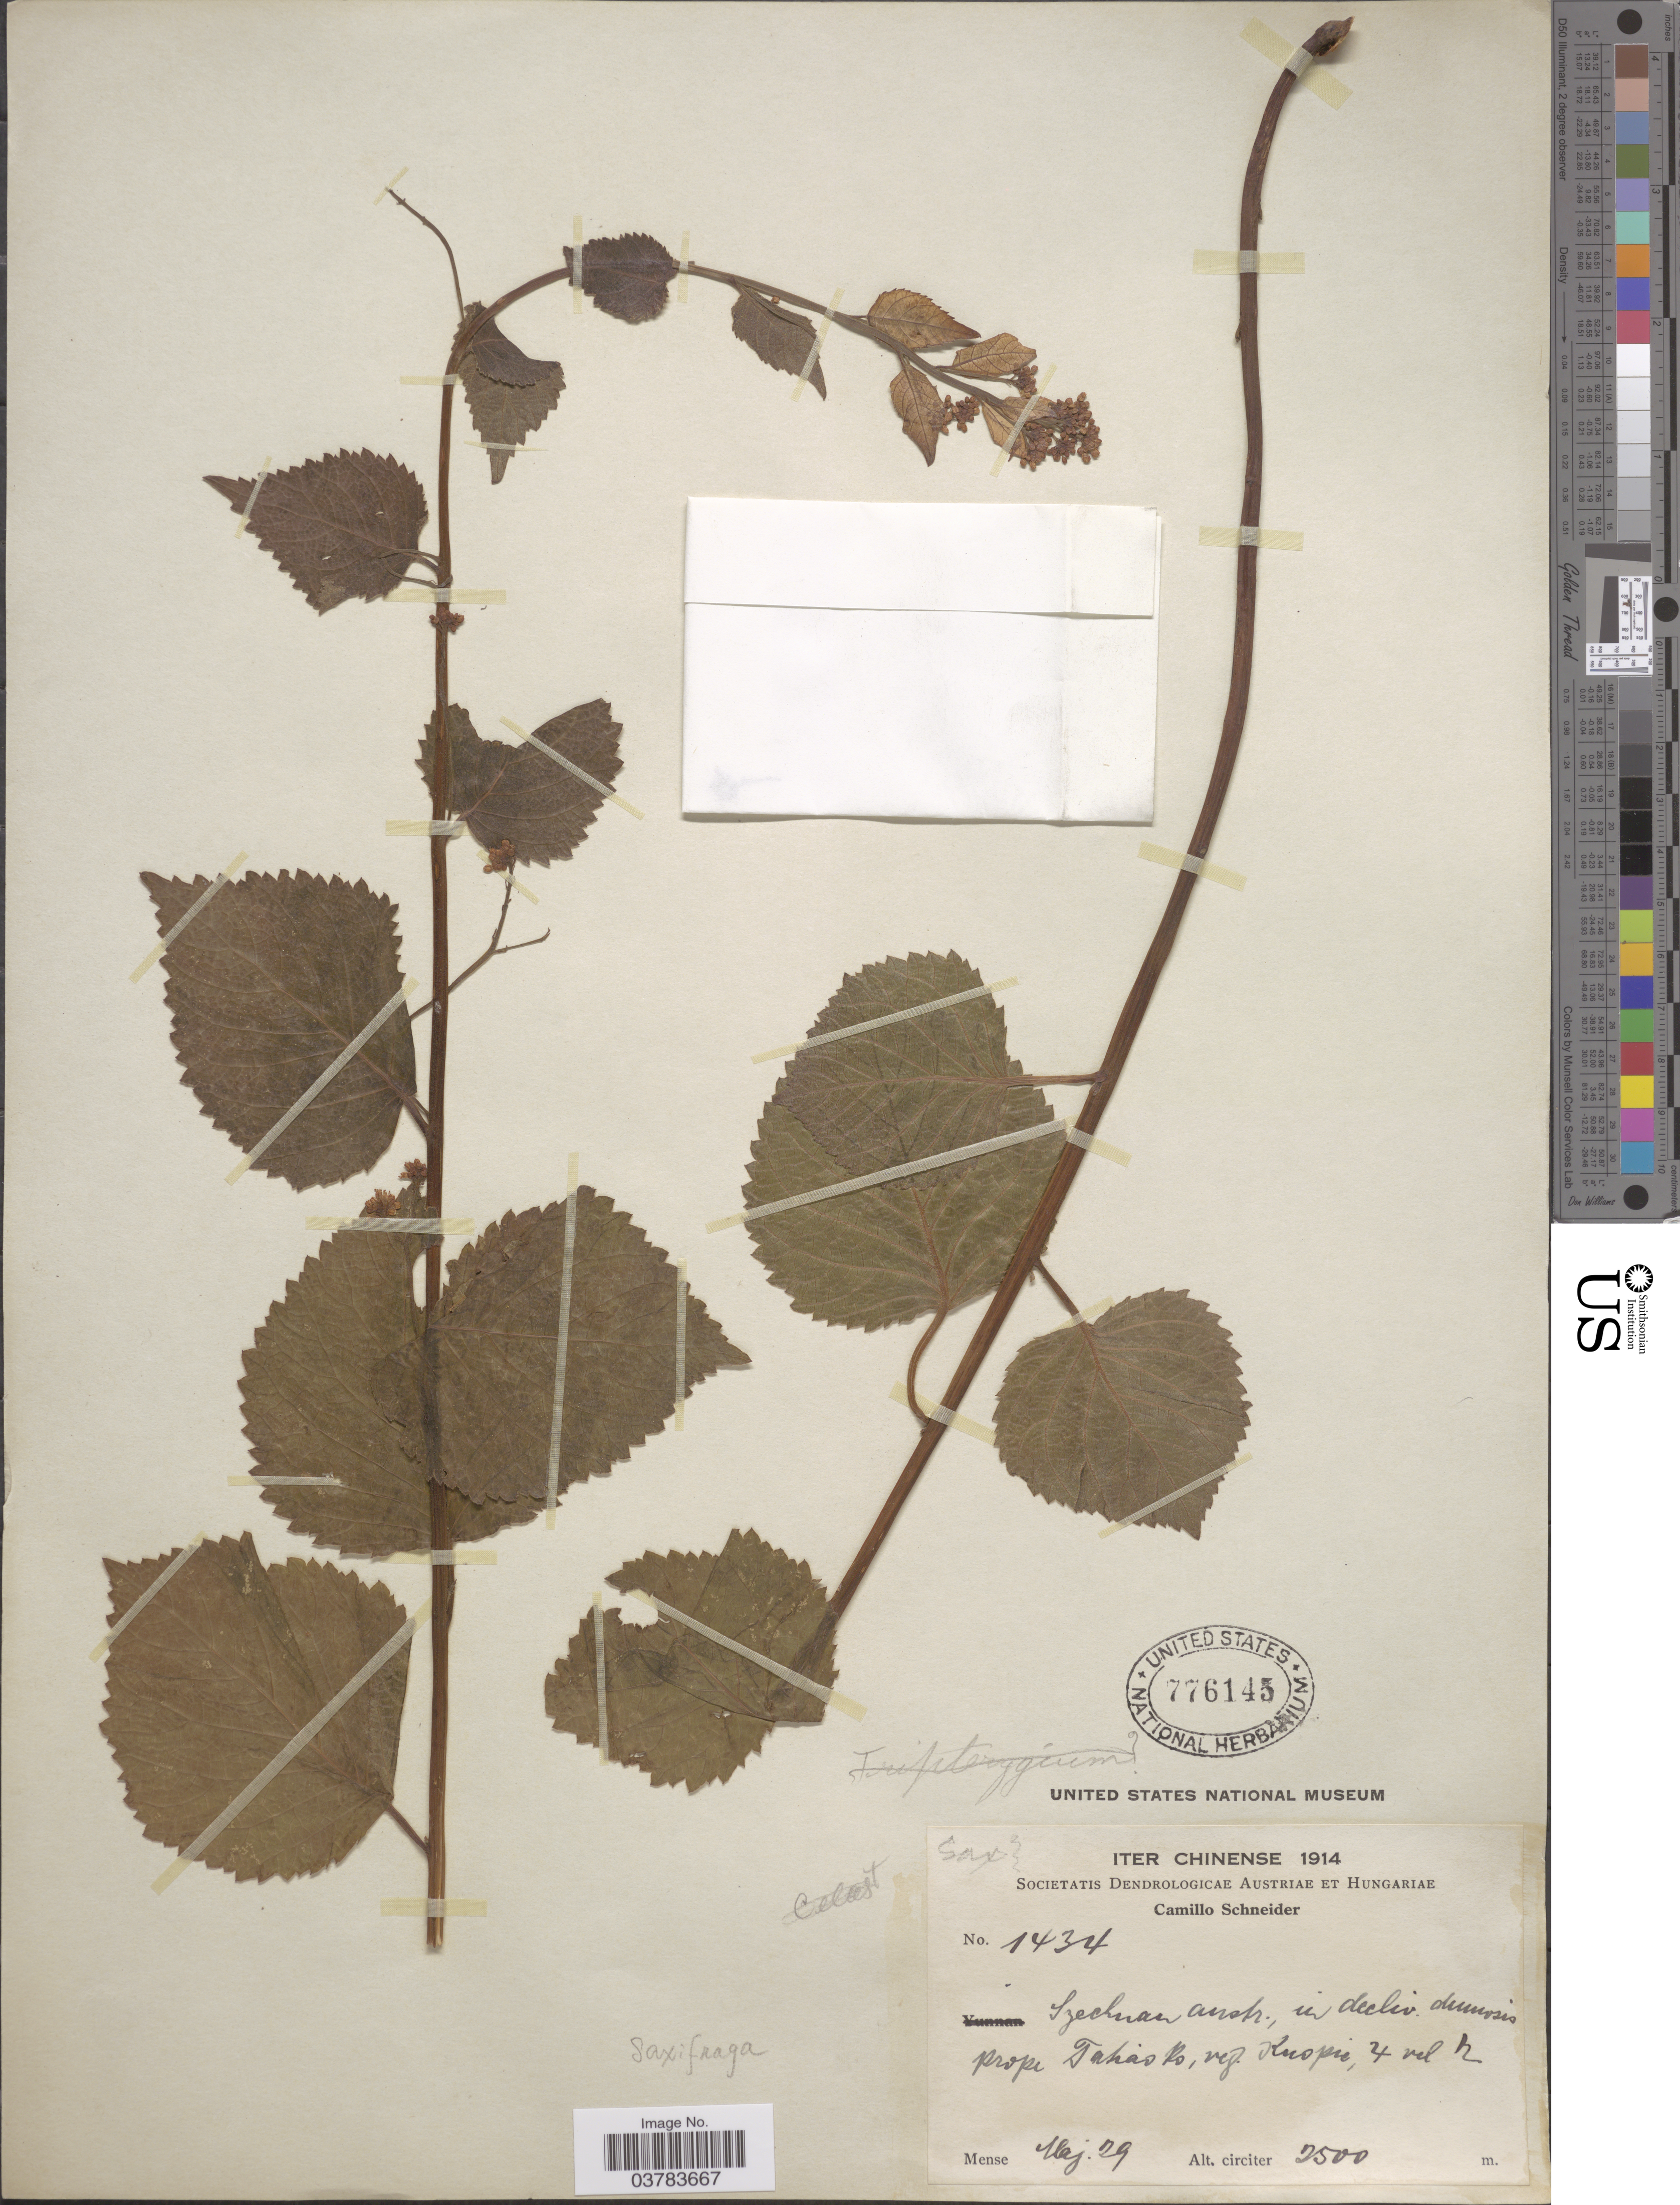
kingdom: Plantae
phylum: Tracheophyta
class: Magnoliopsida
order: Saxifragales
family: Saxifragaceae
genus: Saxifraga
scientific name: Saxifraga sp.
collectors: C. K. Schneider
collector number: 1434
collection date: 1914-05-29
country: China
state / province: Sichuan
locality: Iter Chinense 1914. Szechuan austr., in decliv. dumosis prope Tahaoko [interpreted], reg. Knopie [interpreted].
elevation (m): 2500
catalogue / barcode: US 776145